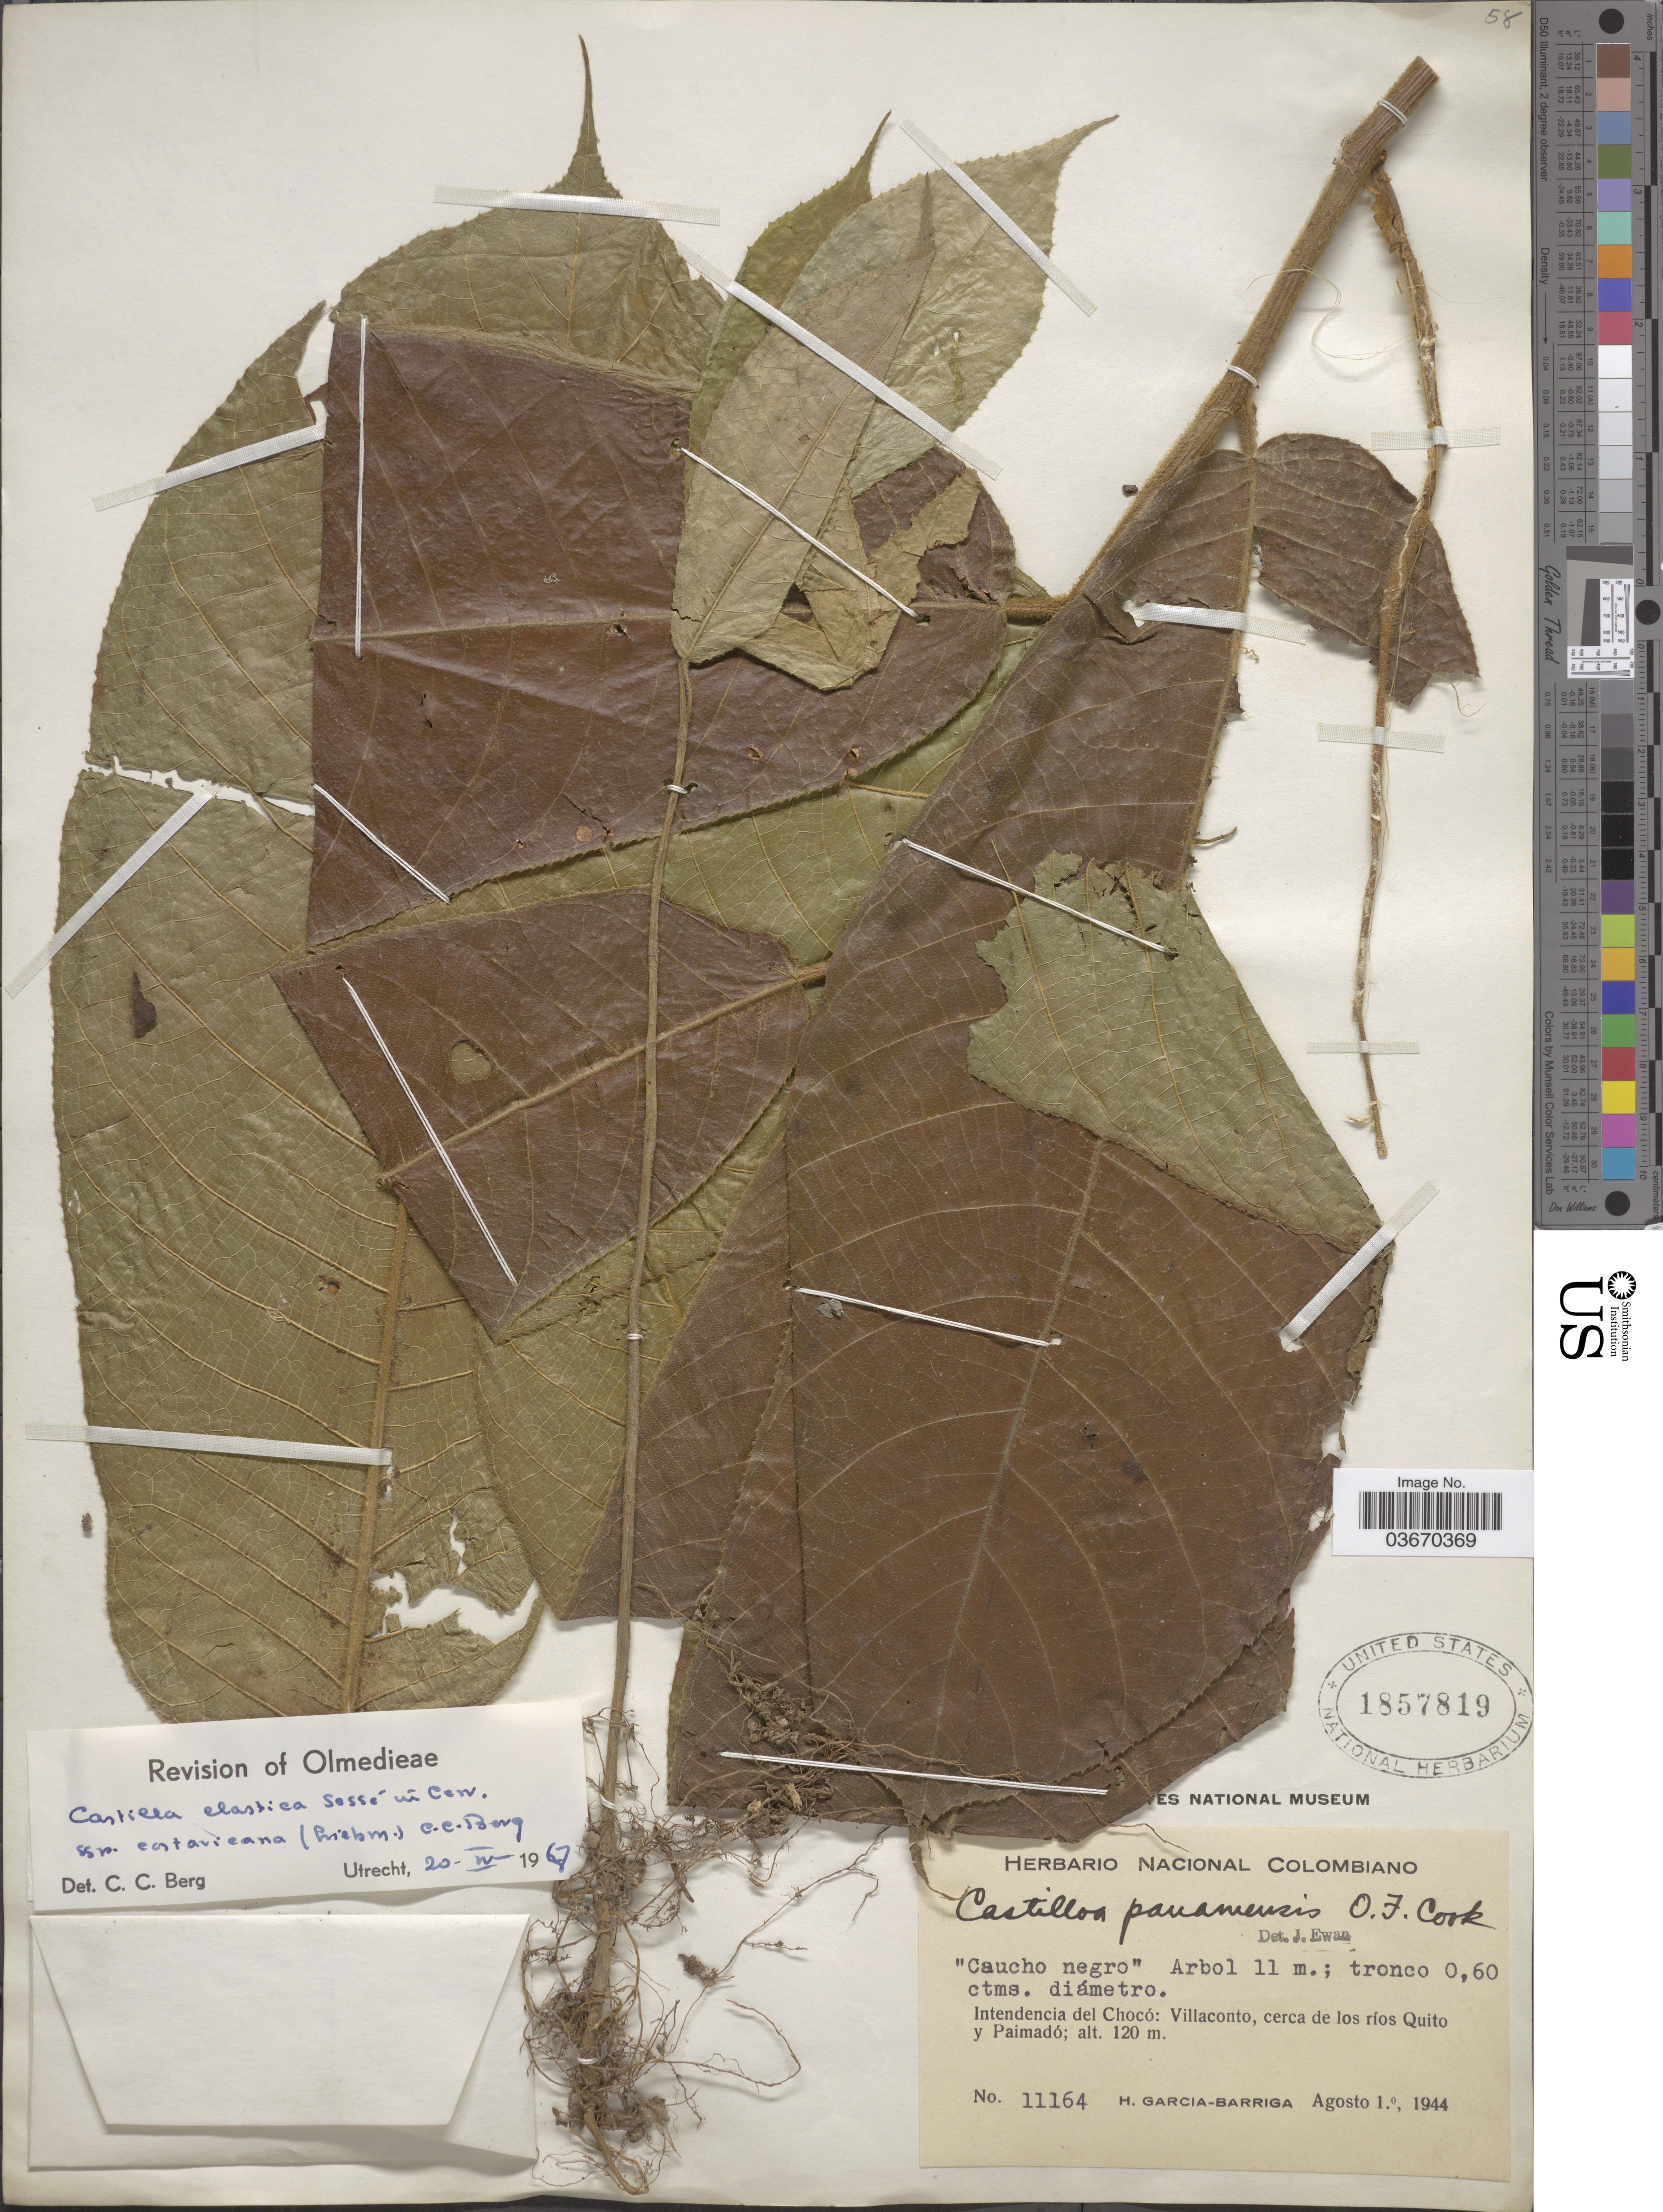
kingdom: Plantae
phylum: Tracheophyta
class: Magnoliopsida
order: Rosales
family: Moraceae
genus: Castilla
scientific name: Castilla elastica subsp. costaricana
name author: (Liebm.) C.C. Berg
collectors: H. García Barriga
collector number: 11164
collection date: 1944-08-01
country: Colombia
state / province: Chocó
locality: Intendencia del Chocó: Villaconto, cerca de los ríos Quito y Paimadó.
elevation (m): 120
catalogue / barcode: US 1857819